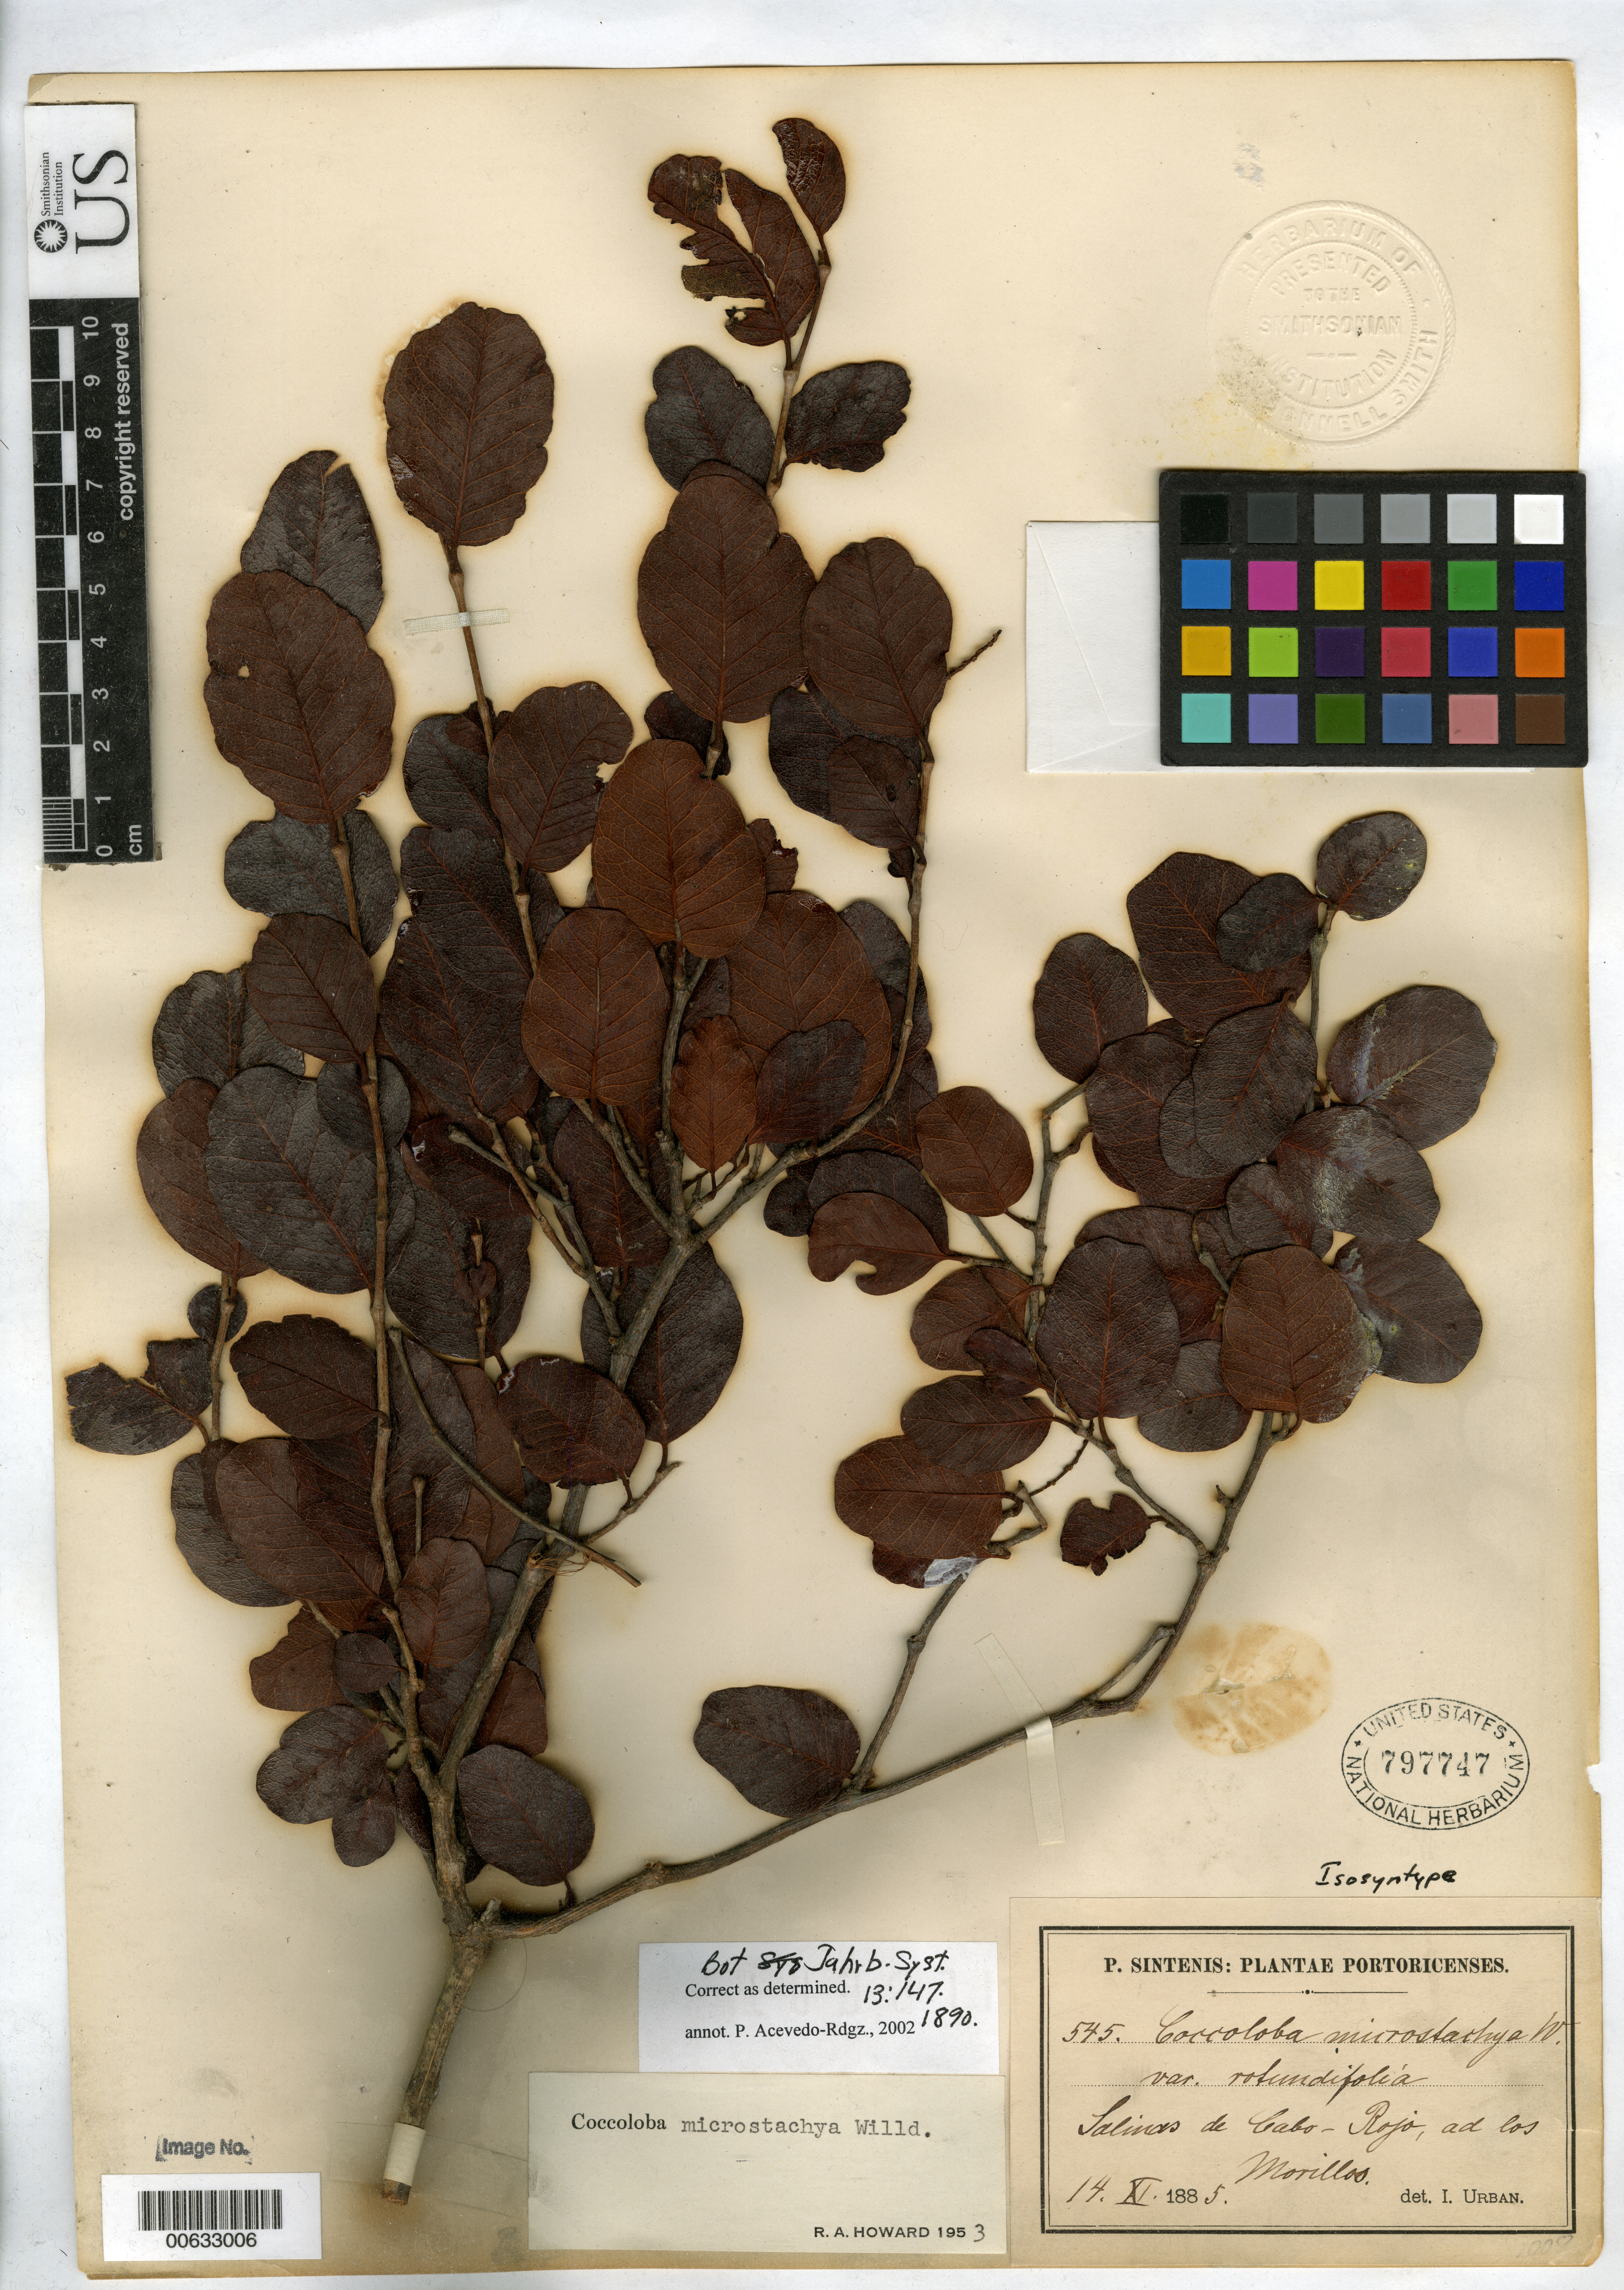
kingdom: Plantae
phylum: Tracheophyta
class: Magnoliopsida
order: Caryophyllales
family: Polygonaceae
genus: Coccoloba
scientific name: Coccoloba microstachya var. rotundifolia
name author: Urb.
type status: Isosyntype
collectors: P. Sintenis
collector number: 545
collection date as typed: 14 Nov 1886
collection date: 1886-11-14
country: Puerto Rico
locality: Salinas de Cabo-Rojo, ad los Morillos.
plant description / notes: Specimen ex John Donnell Smith herbarium.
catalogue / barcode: US 797747